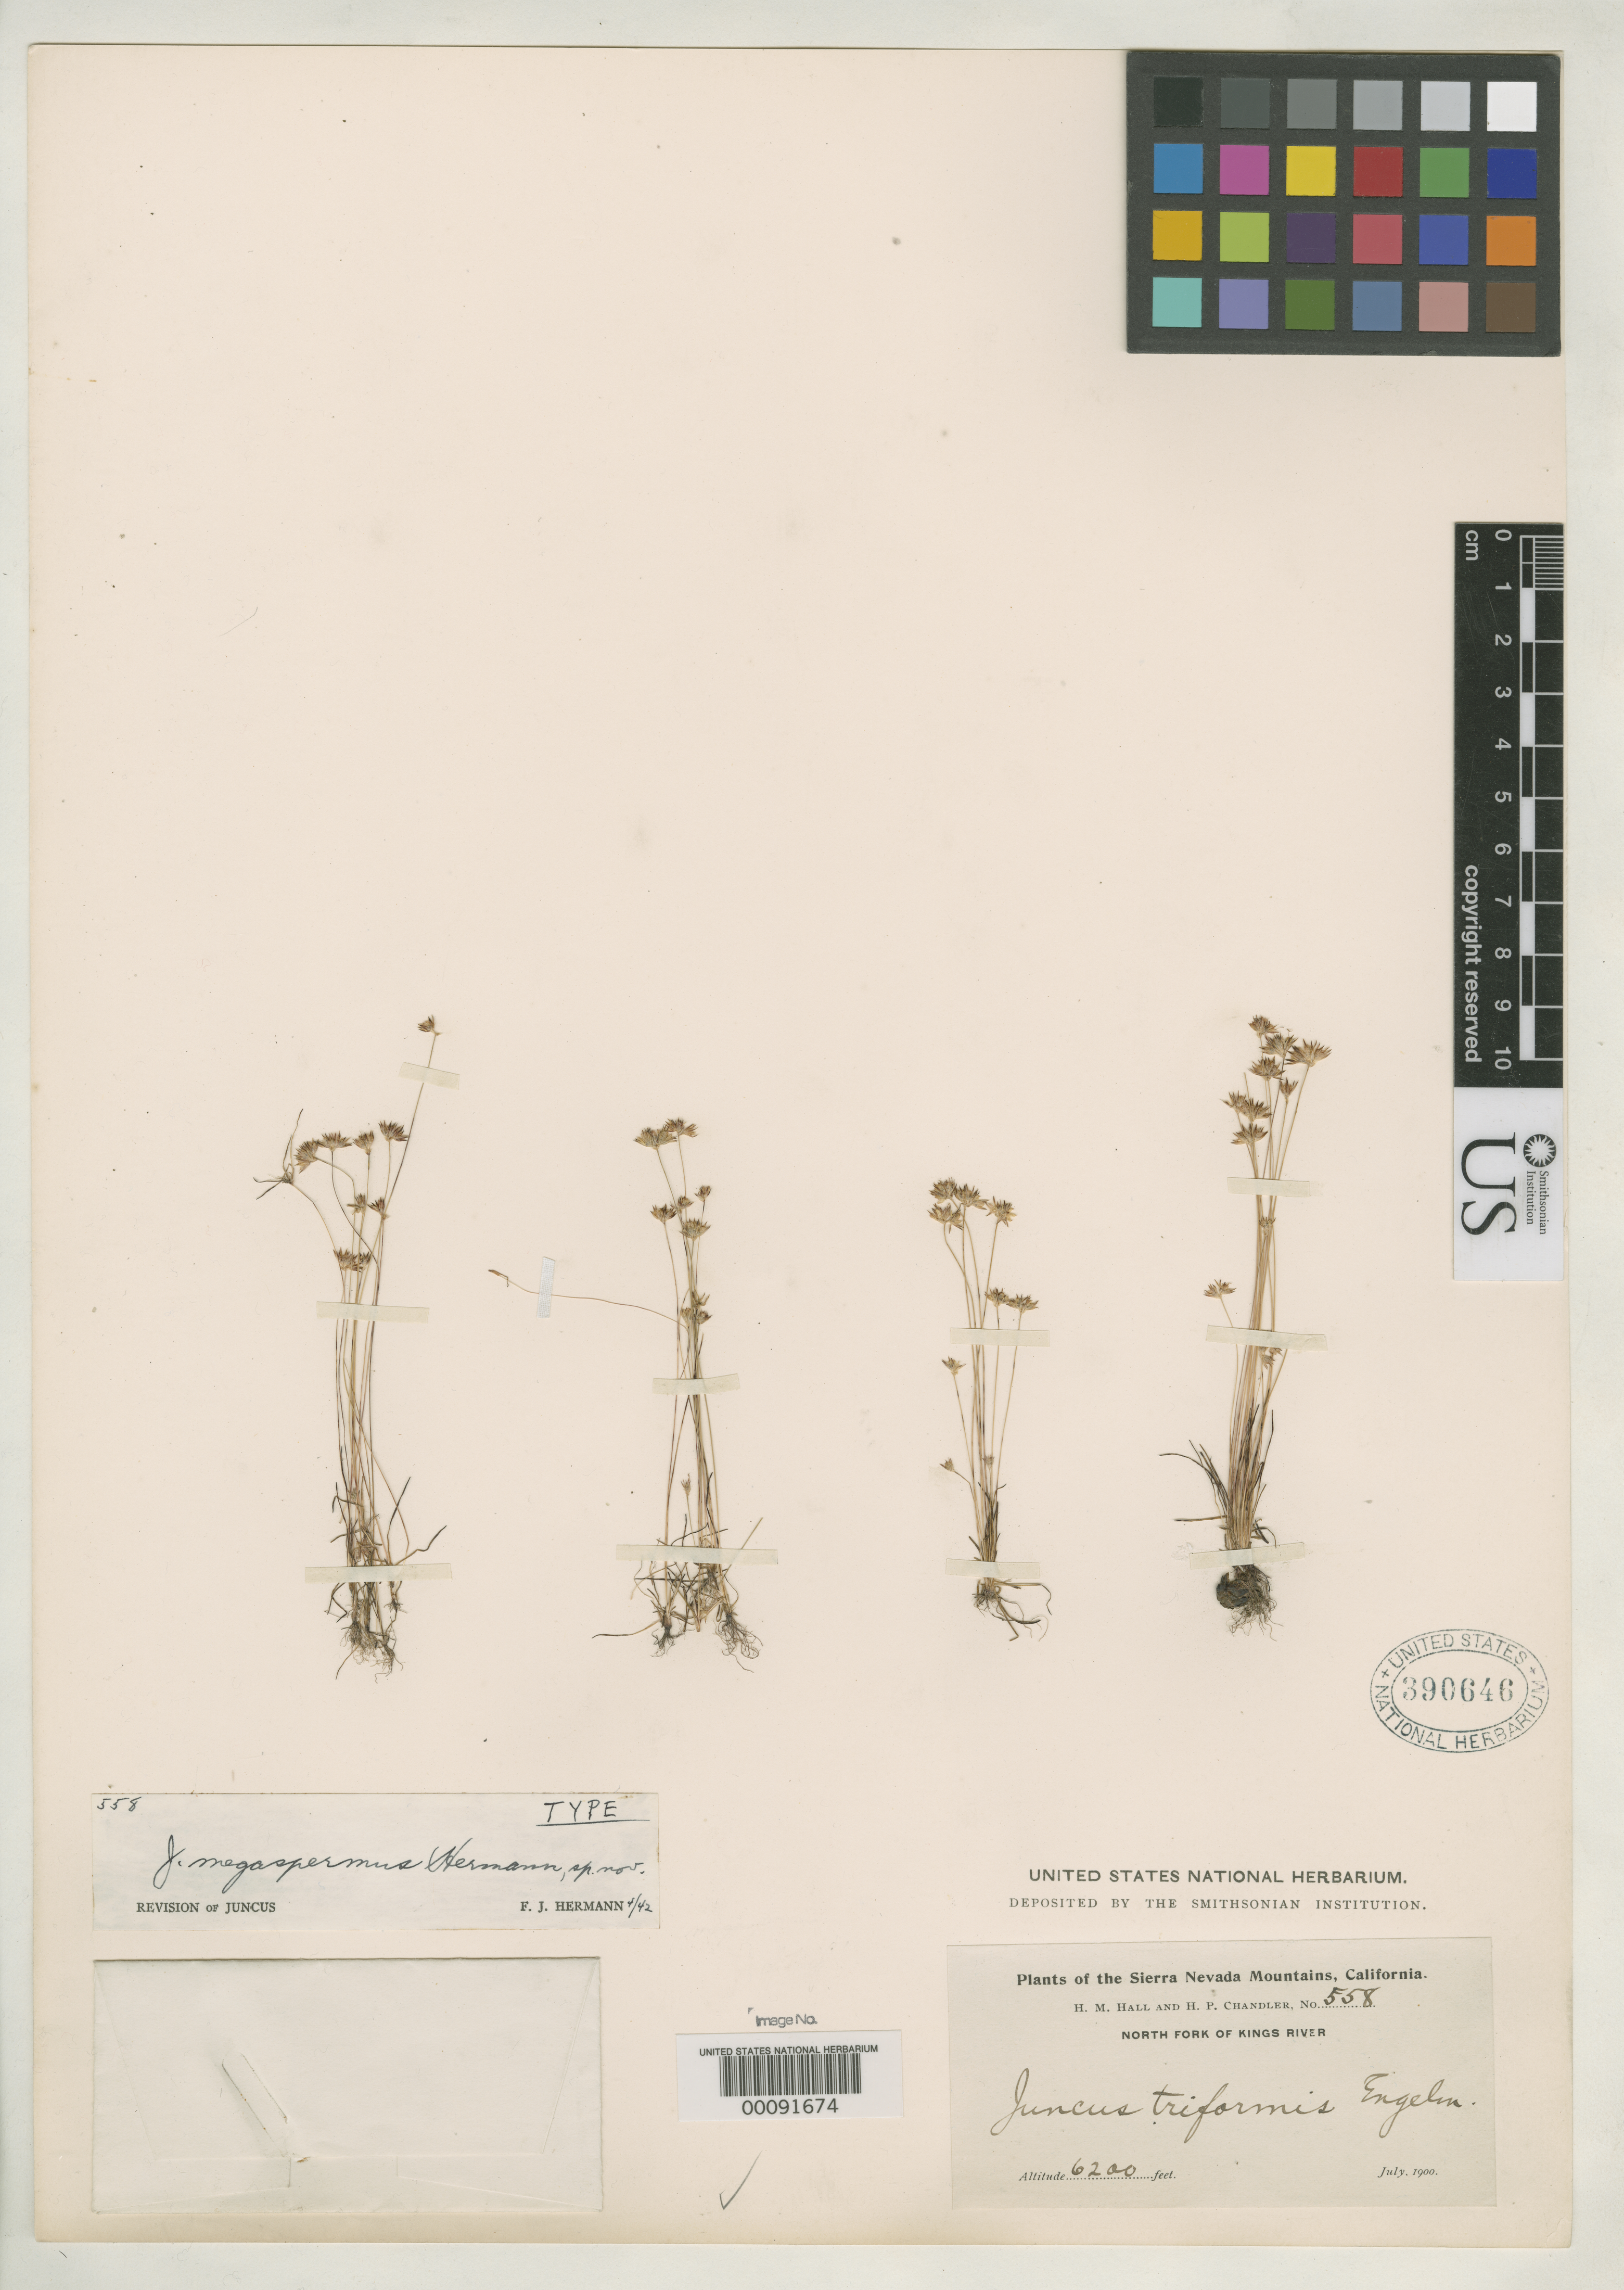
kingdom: Plantae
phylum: Tracheophyta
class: Liliopsida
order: Poales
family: Juncaceae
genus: Juncus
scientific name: Juncus megaspermus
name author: F.J. Herm.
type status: Holotype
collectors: H. M. Hall & H. Chandler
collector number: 558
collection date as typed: Jul 1900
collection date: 1900-07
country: United States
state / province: California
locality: North fork of Kings River.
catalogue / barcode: US 390646